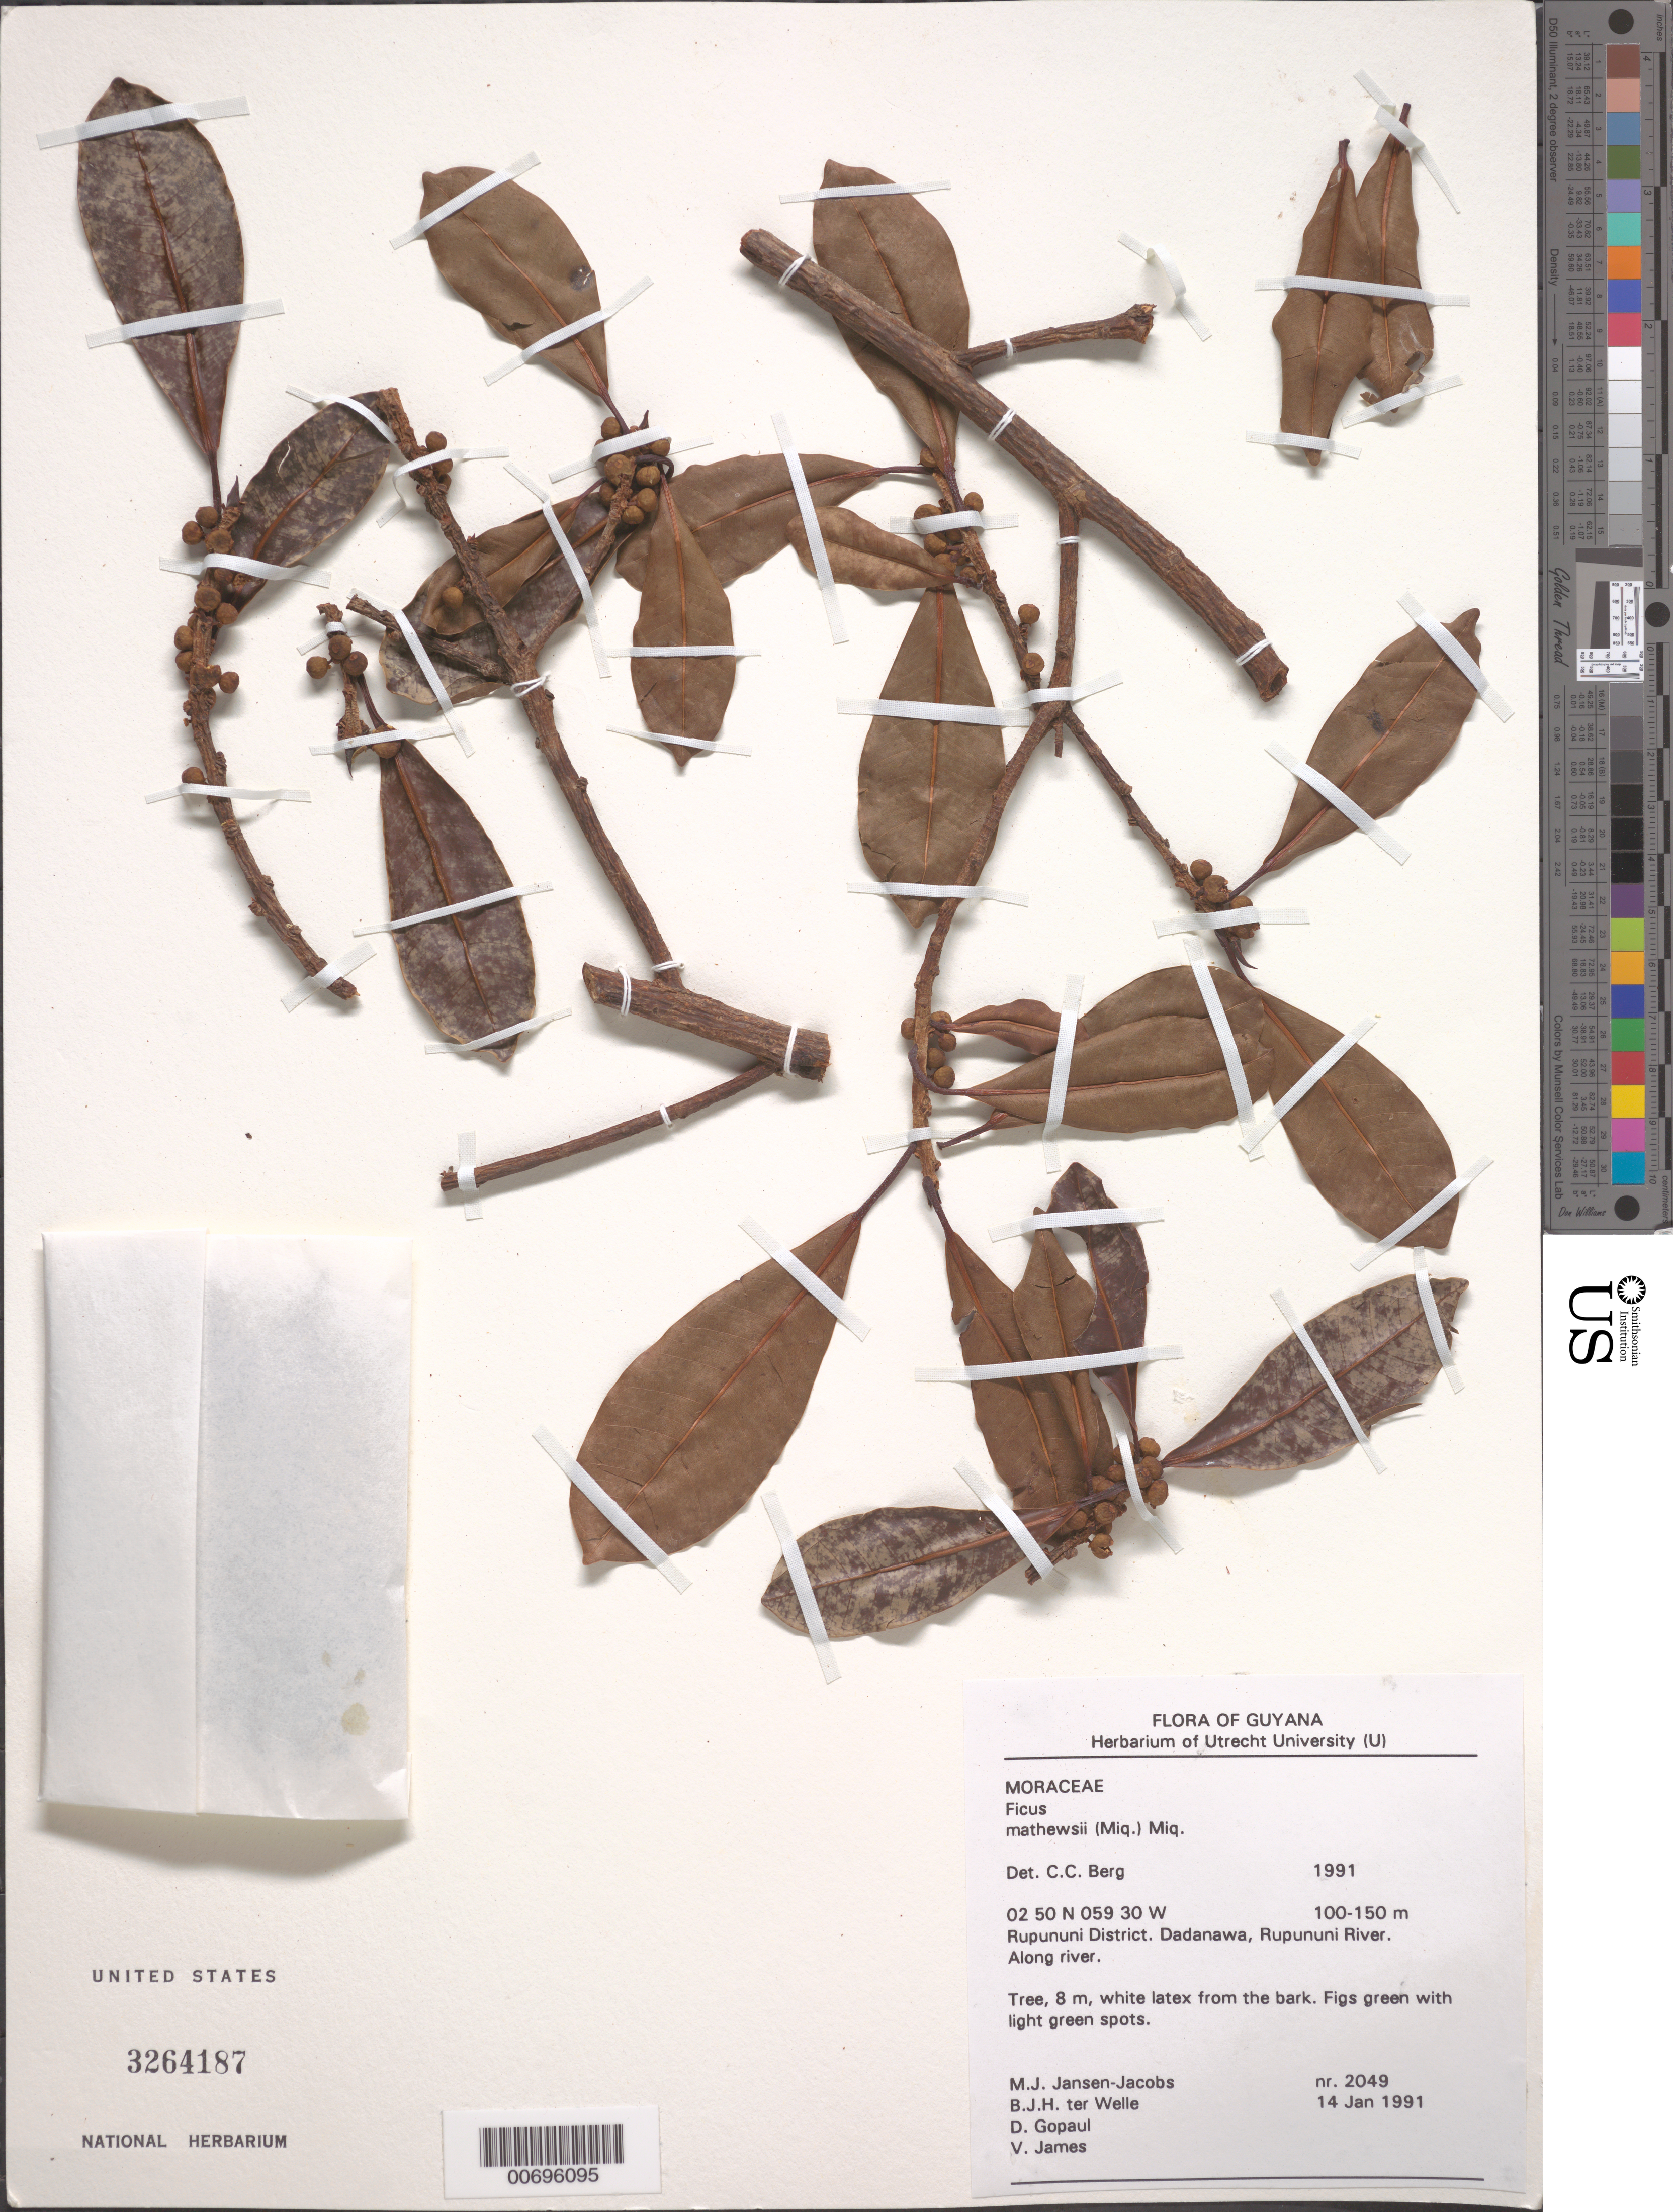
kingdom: Plantae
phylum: Tracheophyta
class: Magnoliopsida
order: Rosales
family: Moraceae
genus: Ficus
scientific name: Ficus mathewsii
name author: (Miq.) Miq.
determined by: Berg, C. C.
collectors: M. J. Jansen-Jacobs, B. Welle, D. Gopaul & V. James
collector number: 2049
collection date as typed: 14-Jan-91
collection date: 1991-01-14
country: Guyana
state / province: U. Takutu-U. Essequibo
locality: Dadanawa, Rupununi River, Rupununi District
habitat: Along ponds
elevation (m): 100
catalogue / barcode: US 3264187